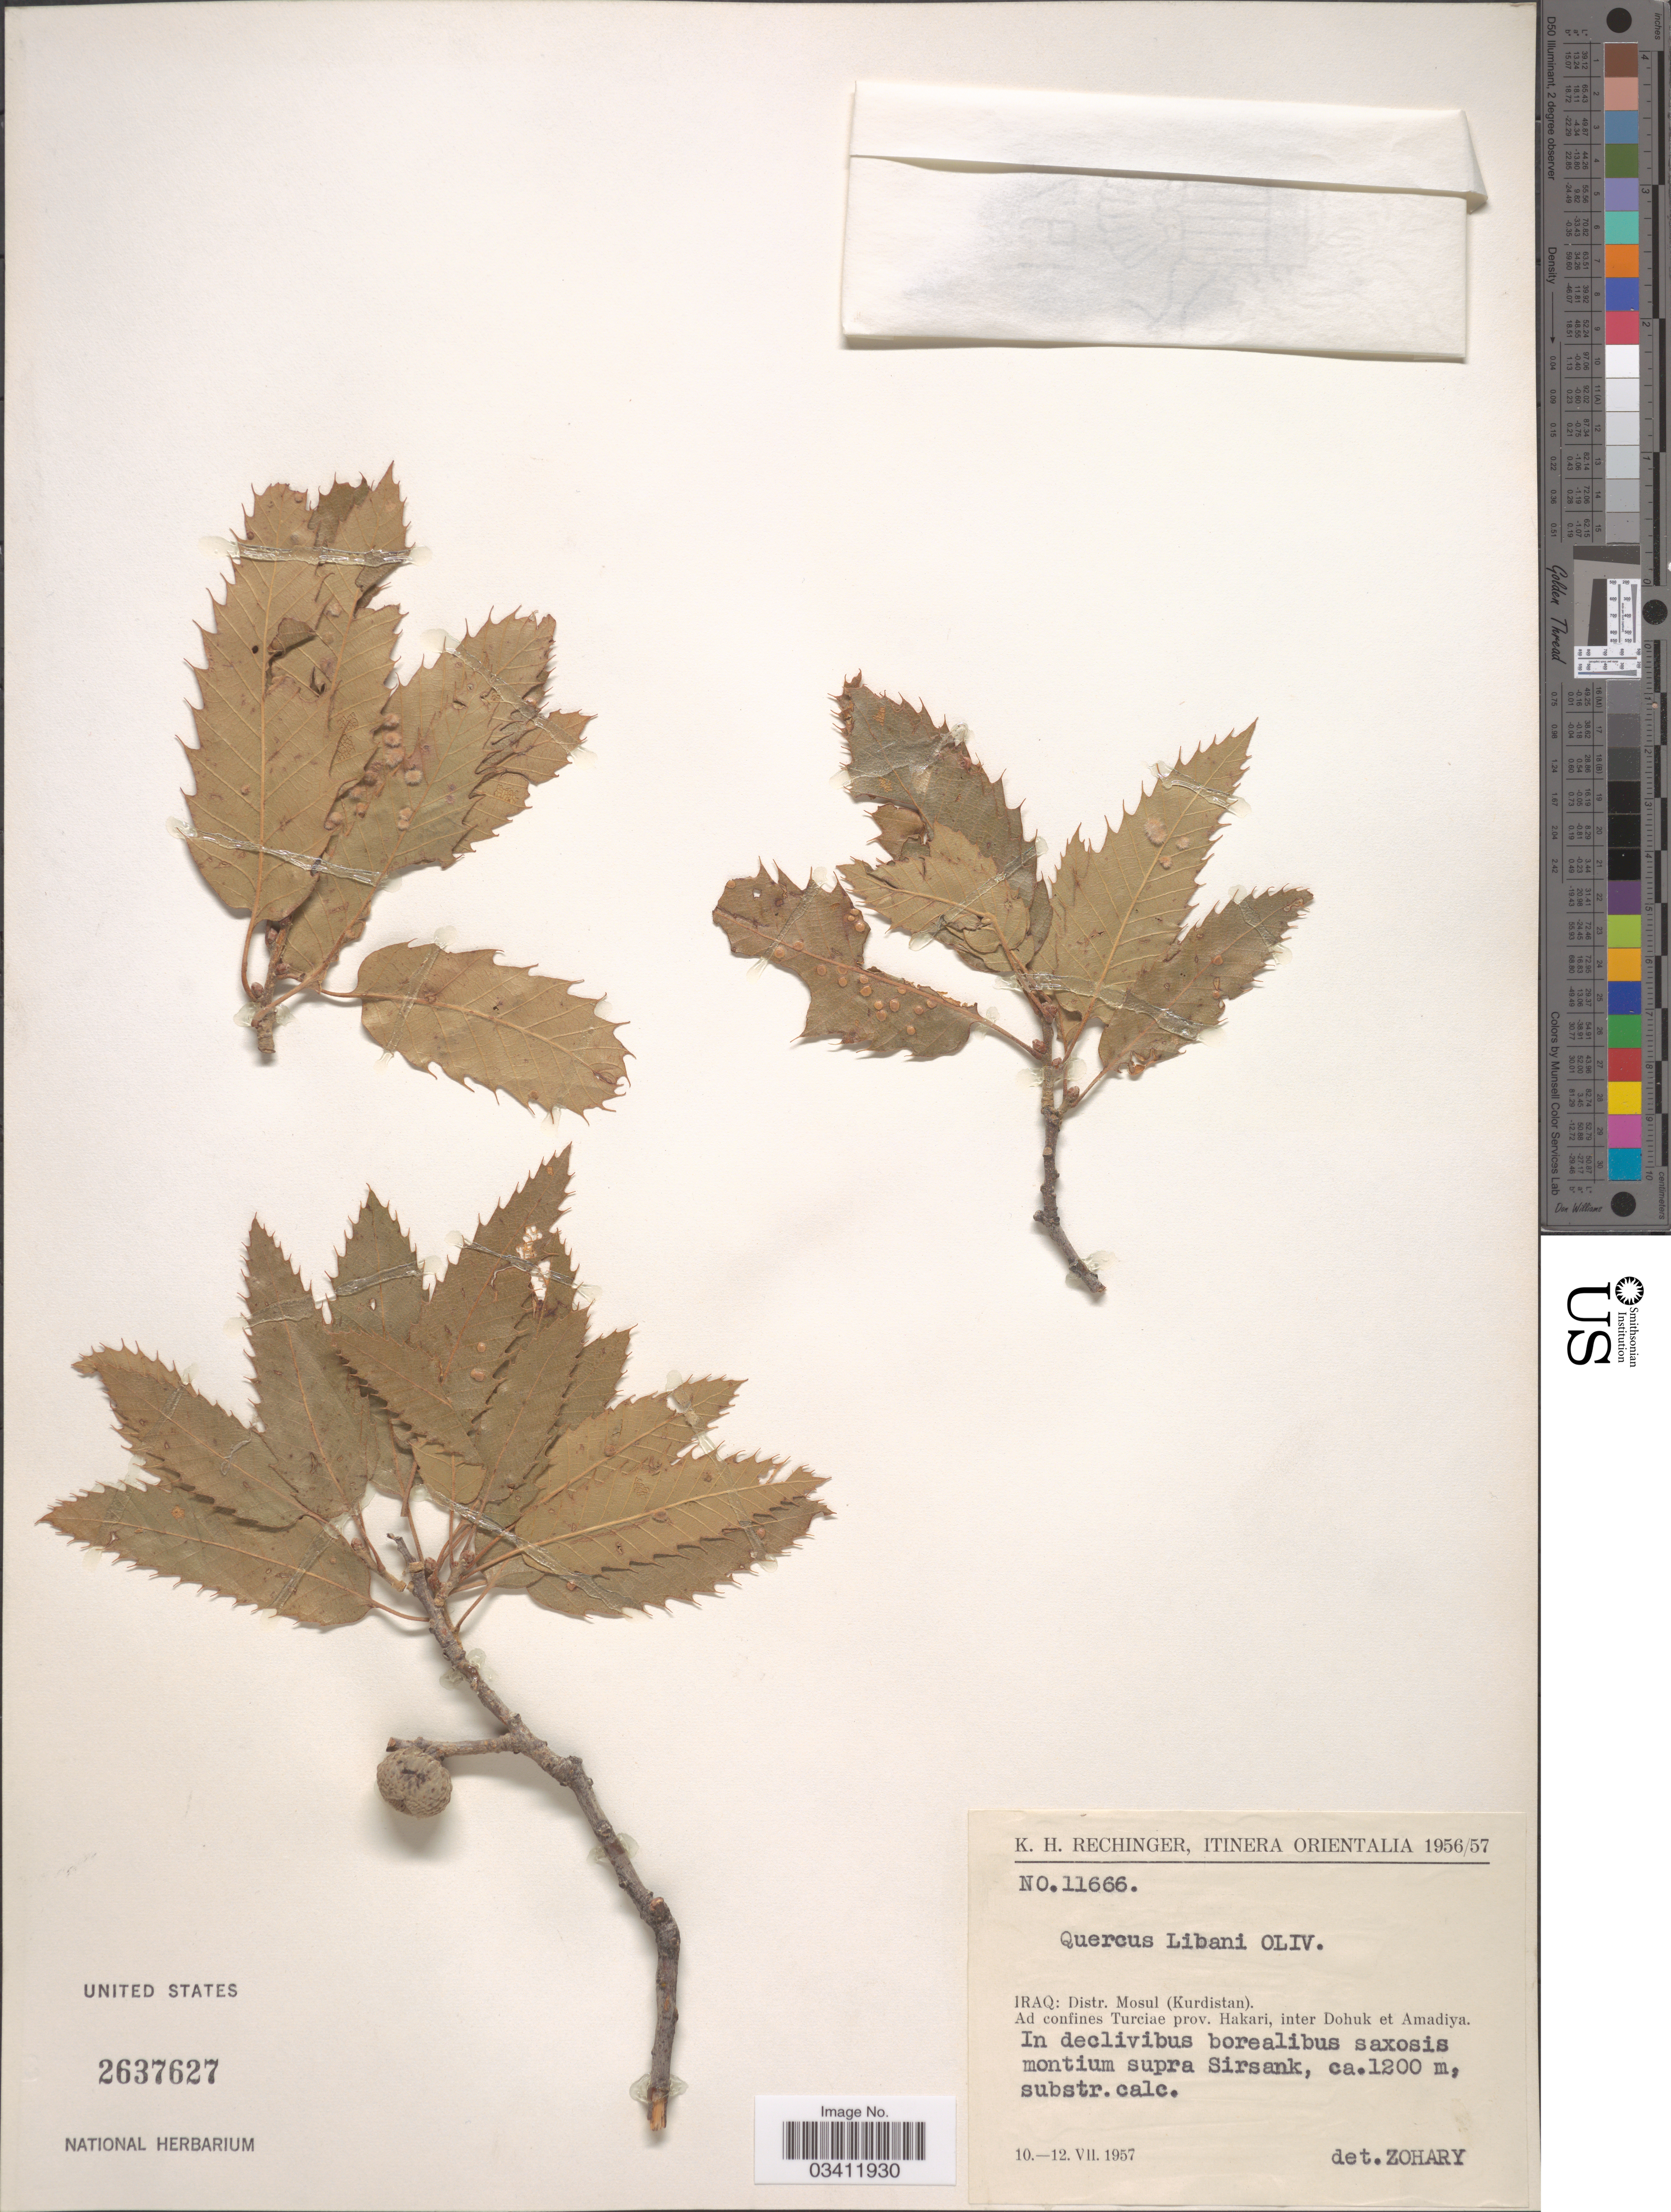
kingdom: Plantae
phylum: Tracheophyta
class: Magnoliopsida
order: Fagales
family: Fagaceae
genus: Quercus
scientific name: Quercus libani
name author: Olivier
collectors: K. H. Rechinger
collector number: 11666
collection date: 1957-07-10/1957-07-12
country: Iraq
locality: Orientalia. Distr. Mosul (Kurdistan). Ad confines Turciae prov. Hakari, inter Dohuk et Ahmadiya. In declivibus borealibus saxosis montium supra Sirsank.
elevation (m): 1200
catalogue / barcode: US 2637627